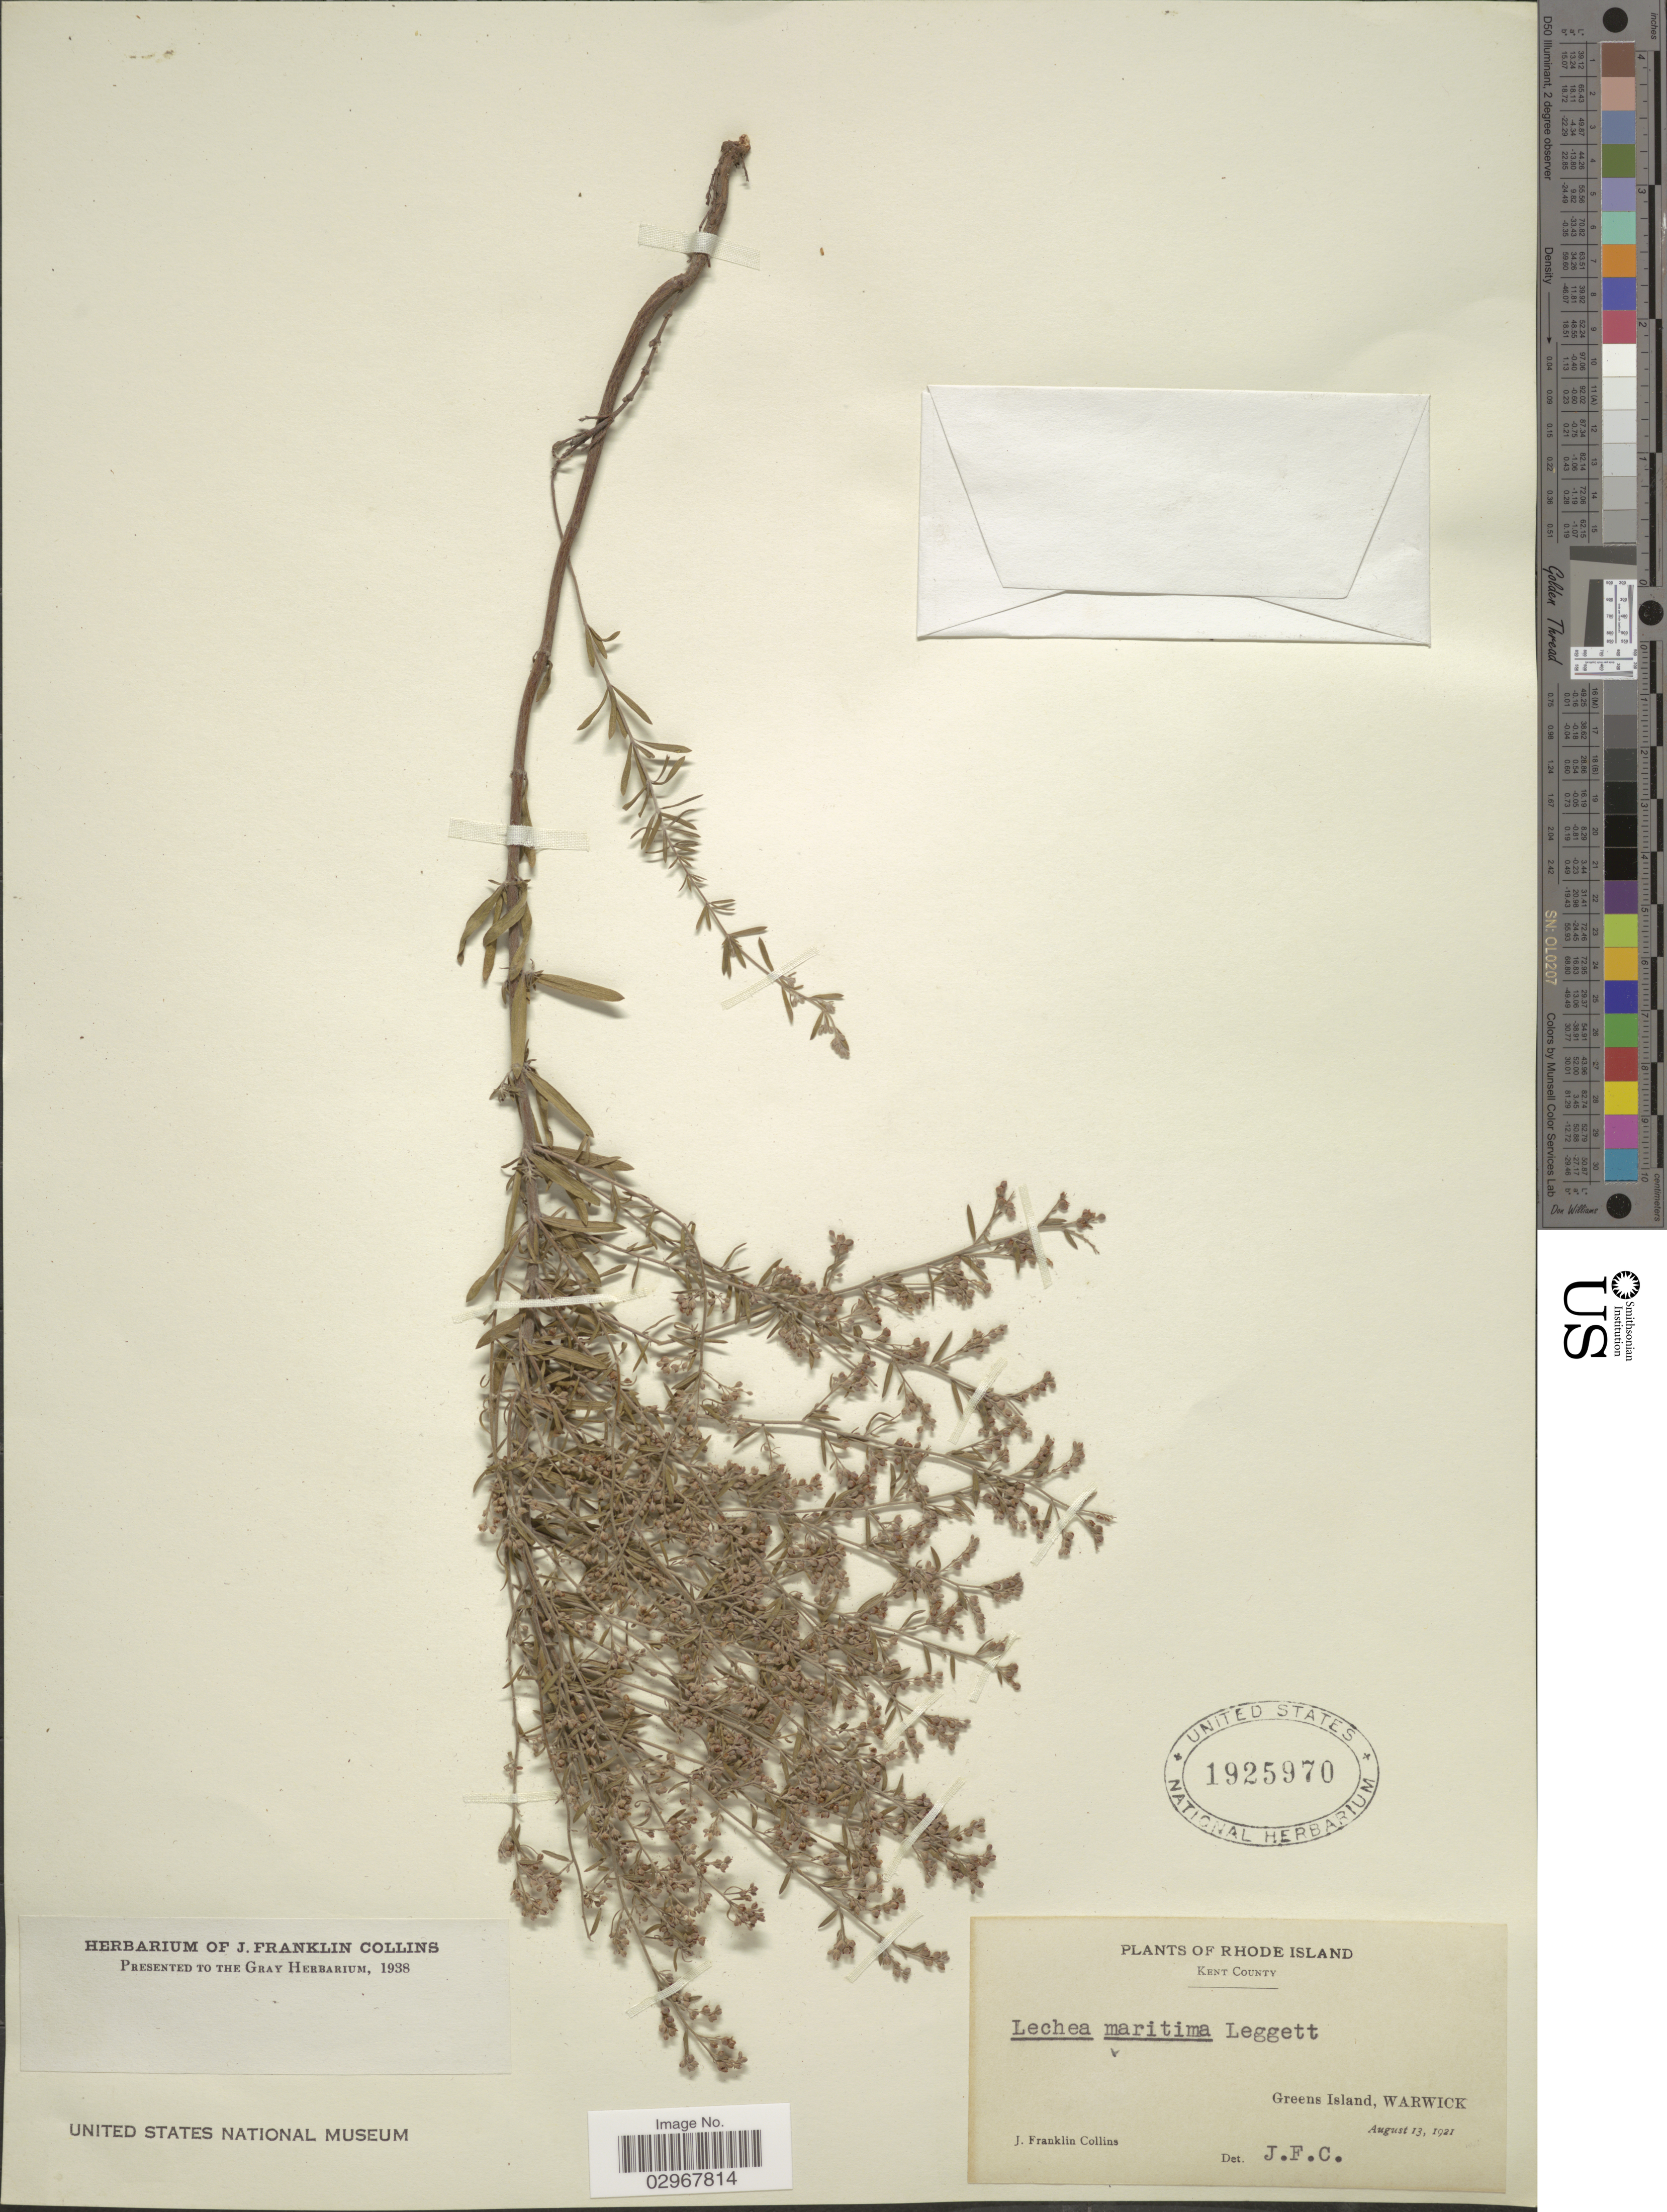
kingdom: Plantae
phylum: Tracheophyta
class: Magnoliopsida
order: Malvales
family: Cistaceae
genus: Lechea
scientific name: Lechea maritima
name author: Legg.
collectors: J. Collins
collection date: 1921-08-13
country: United States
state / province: Rhode Island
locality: Kent County. Greens Island, Warwick.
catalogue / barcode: US 1925970